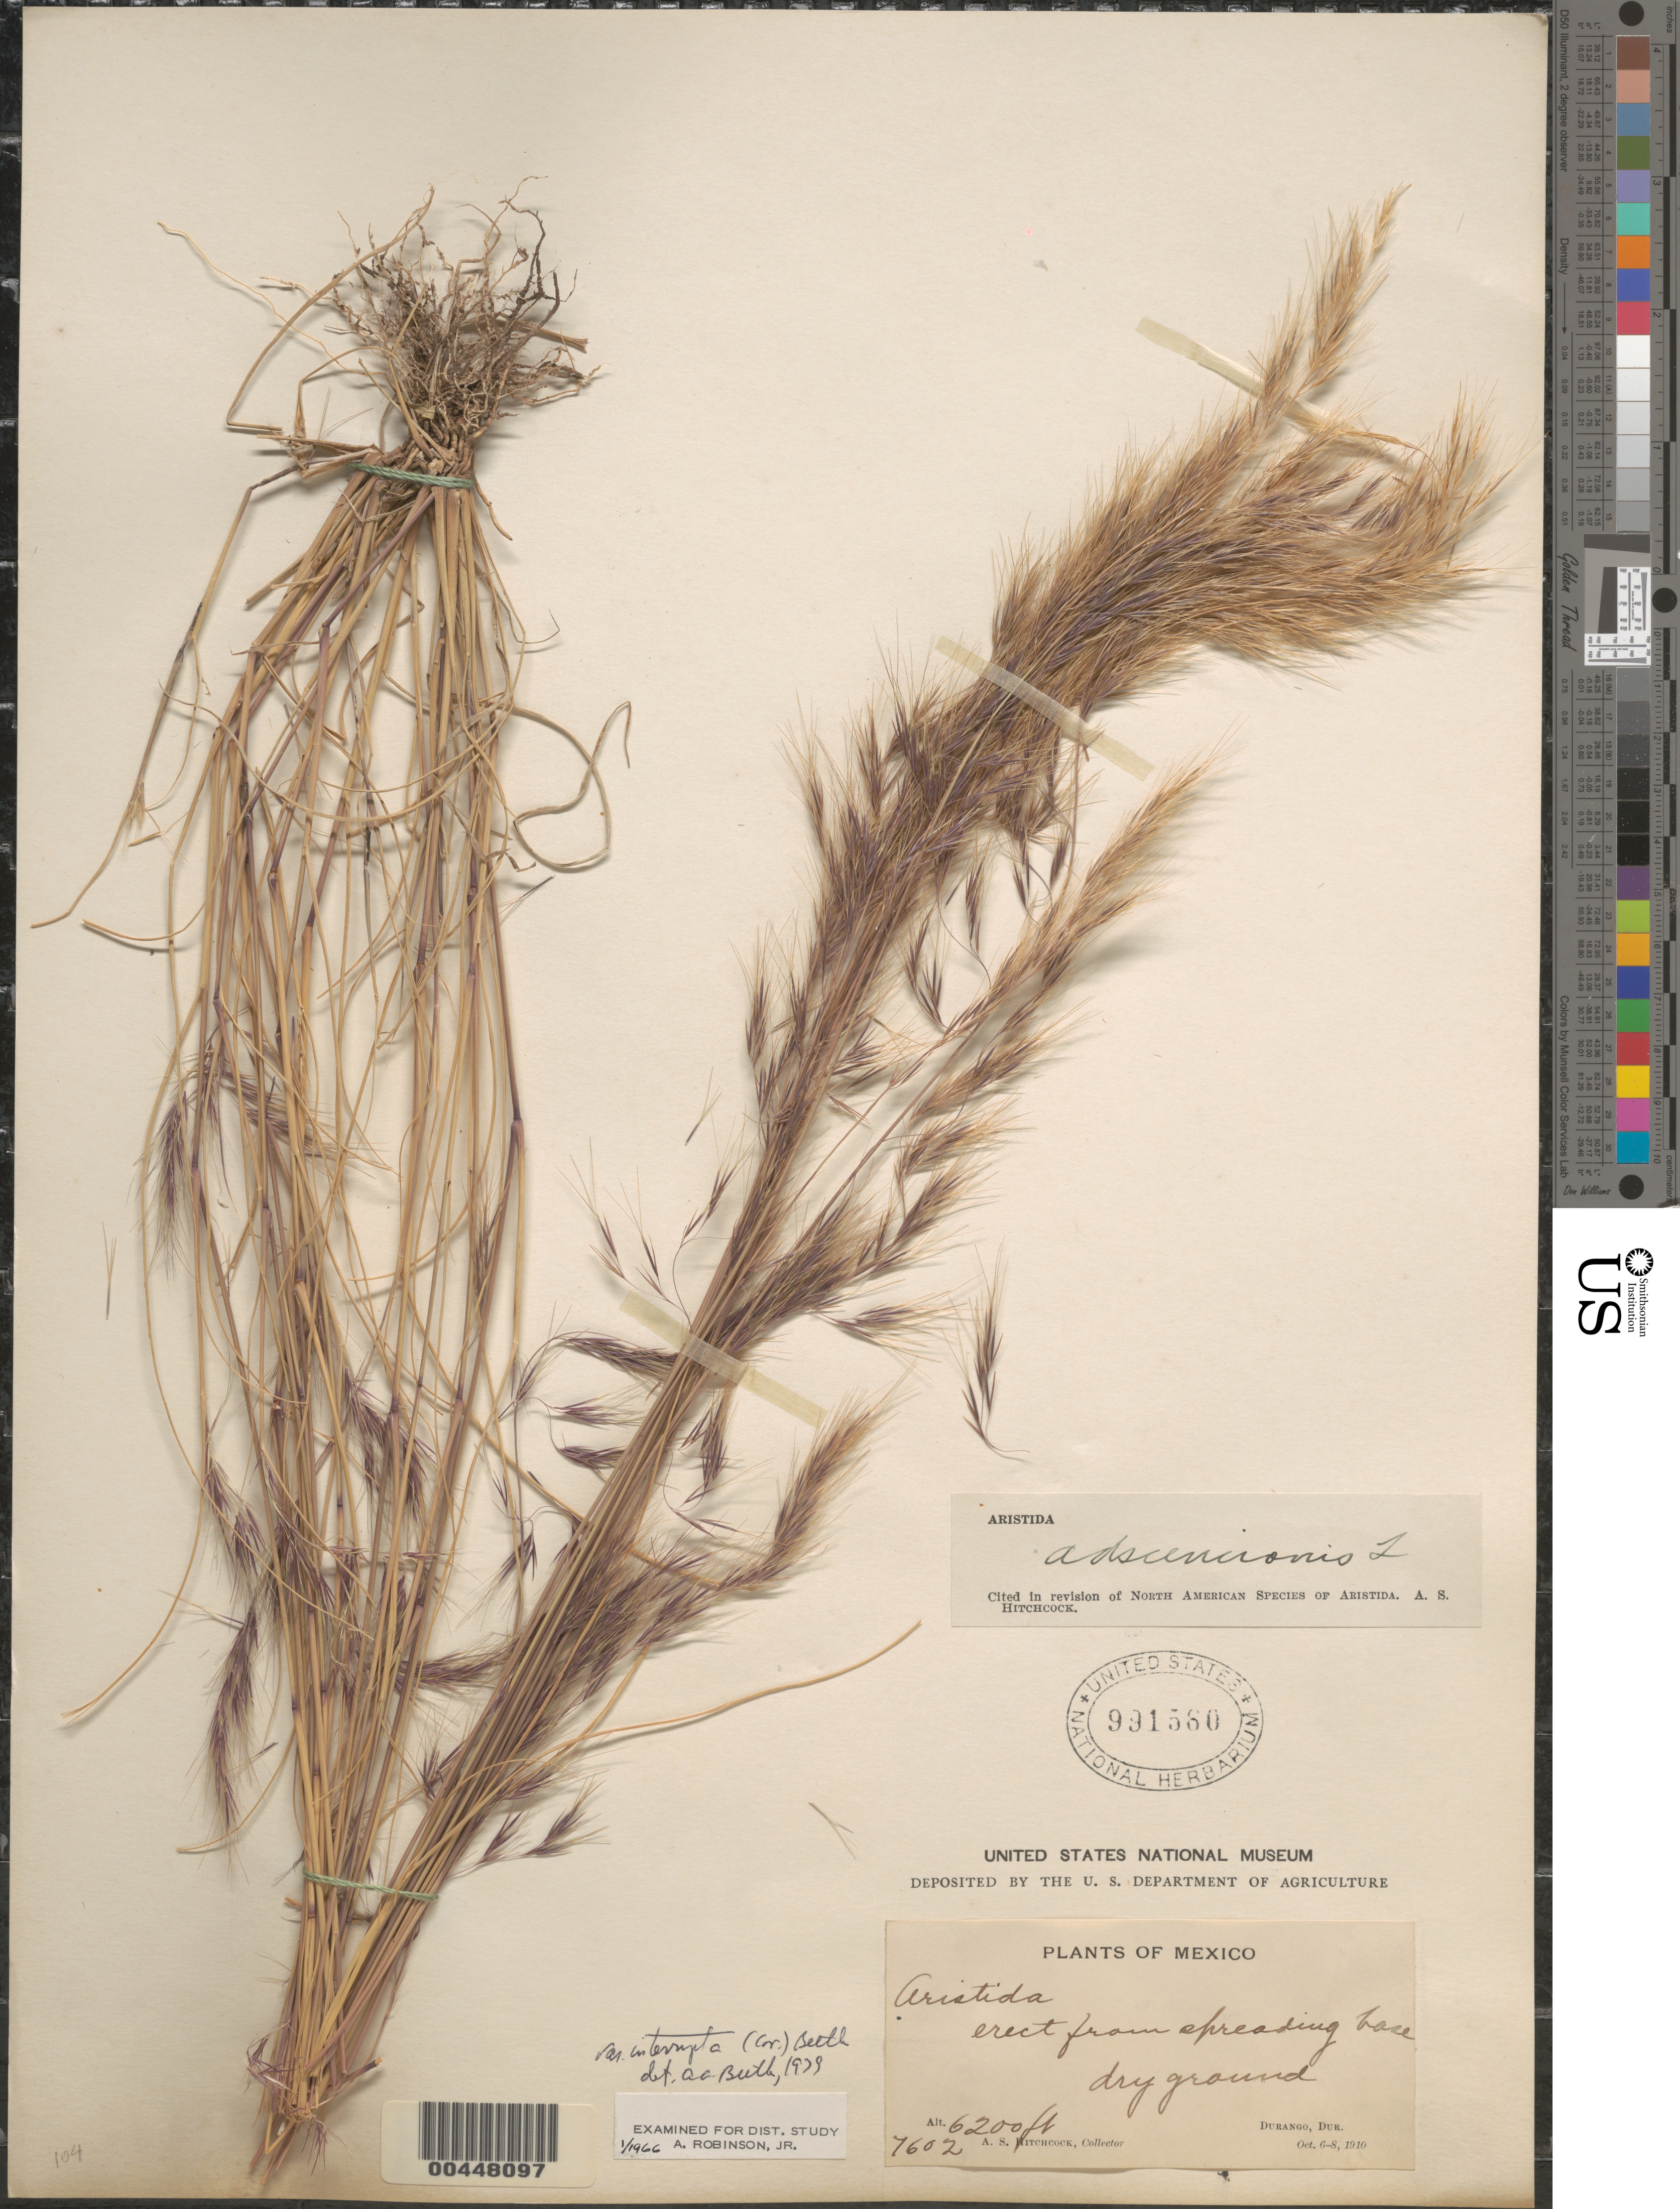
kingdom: Plantae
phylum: Tracheophyta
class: Liliopsida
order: Poales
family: Poaceae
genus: Aristida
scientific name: Aristida adscensionis var. interrupta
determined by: Beetle, O. A.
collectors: A. S. Hitchcock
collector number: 7602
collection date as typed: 6 Oct 1910 to 8 Oct 1910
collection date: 1910-10-06/1910-10-08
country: Mexico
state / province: Durango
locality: Durango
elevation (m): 1890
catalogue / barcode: US 991560